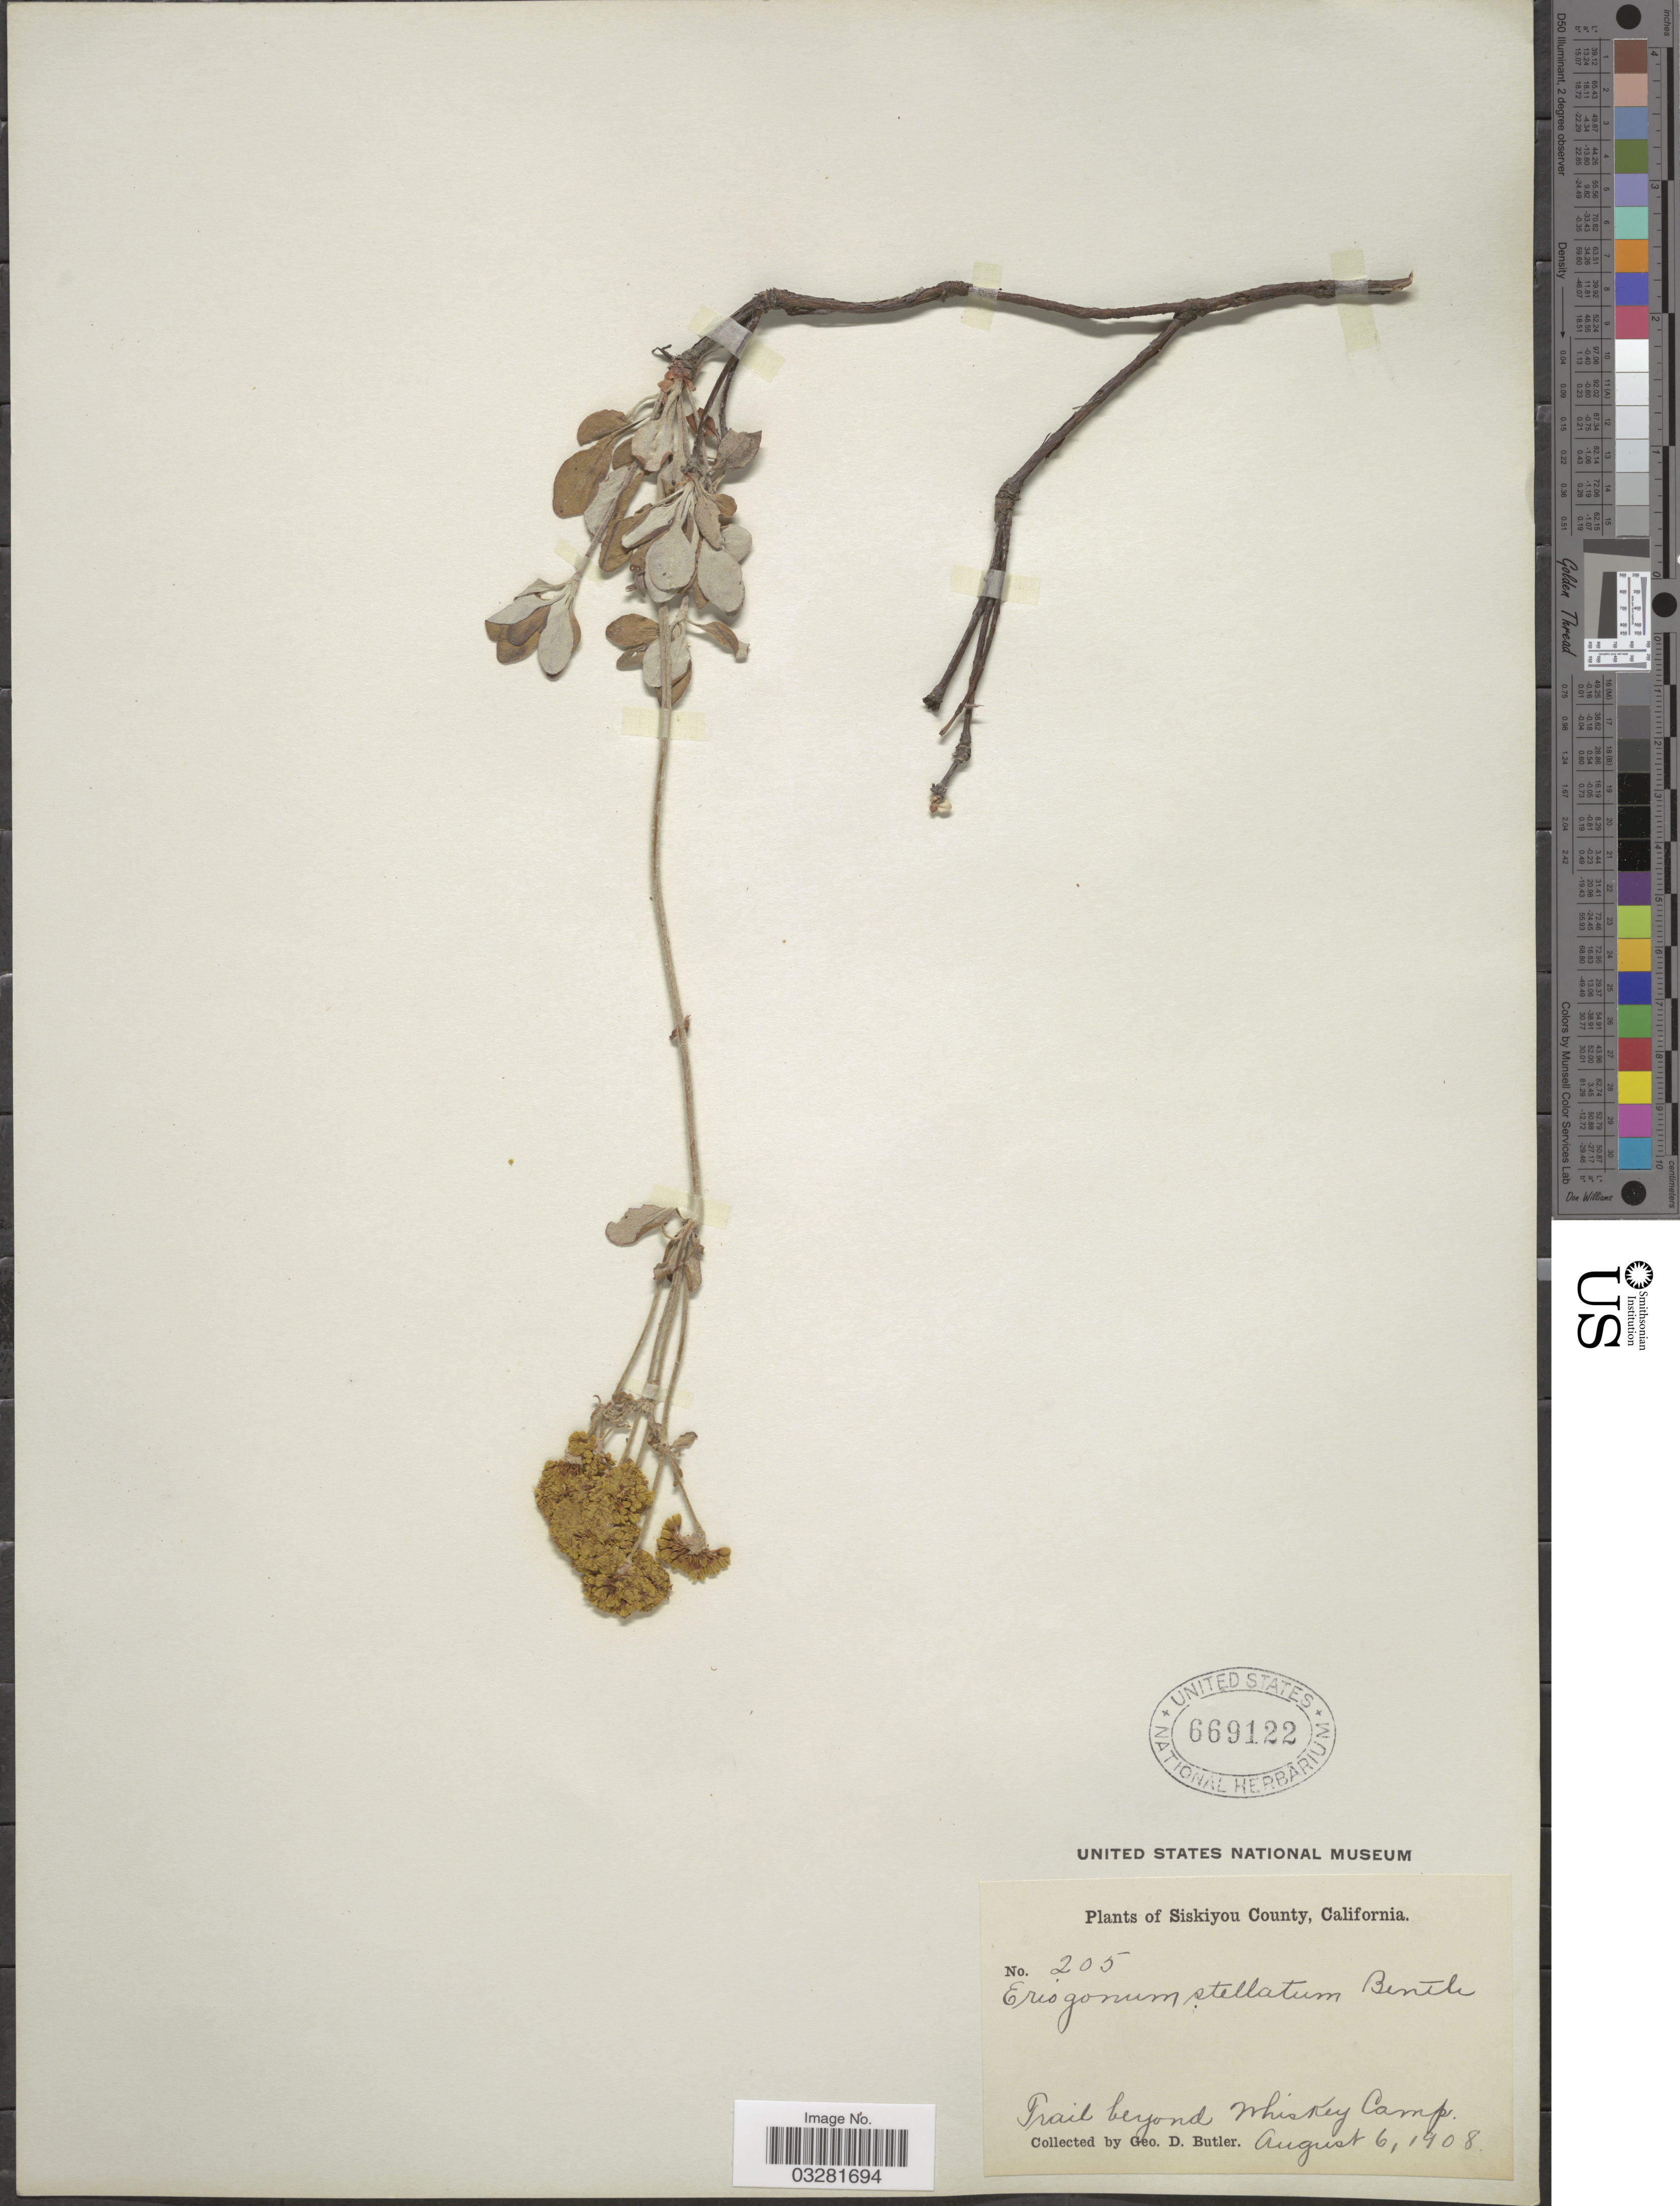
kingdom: Plantae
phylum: Tracheophyta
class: Magnoliopsida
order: Caryophyllales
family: Polygonaceae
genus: Eriogonum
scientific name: Eriogonum umbellatum var. stellatum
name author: (Benth.) M.E. Jones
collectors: G. D. Butler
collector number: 205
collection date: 1908-08-06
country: United States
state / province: California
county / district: Siskiyou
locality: Siskiyou County. Trail beyond Whiskey Camp.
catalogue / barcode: US 669122